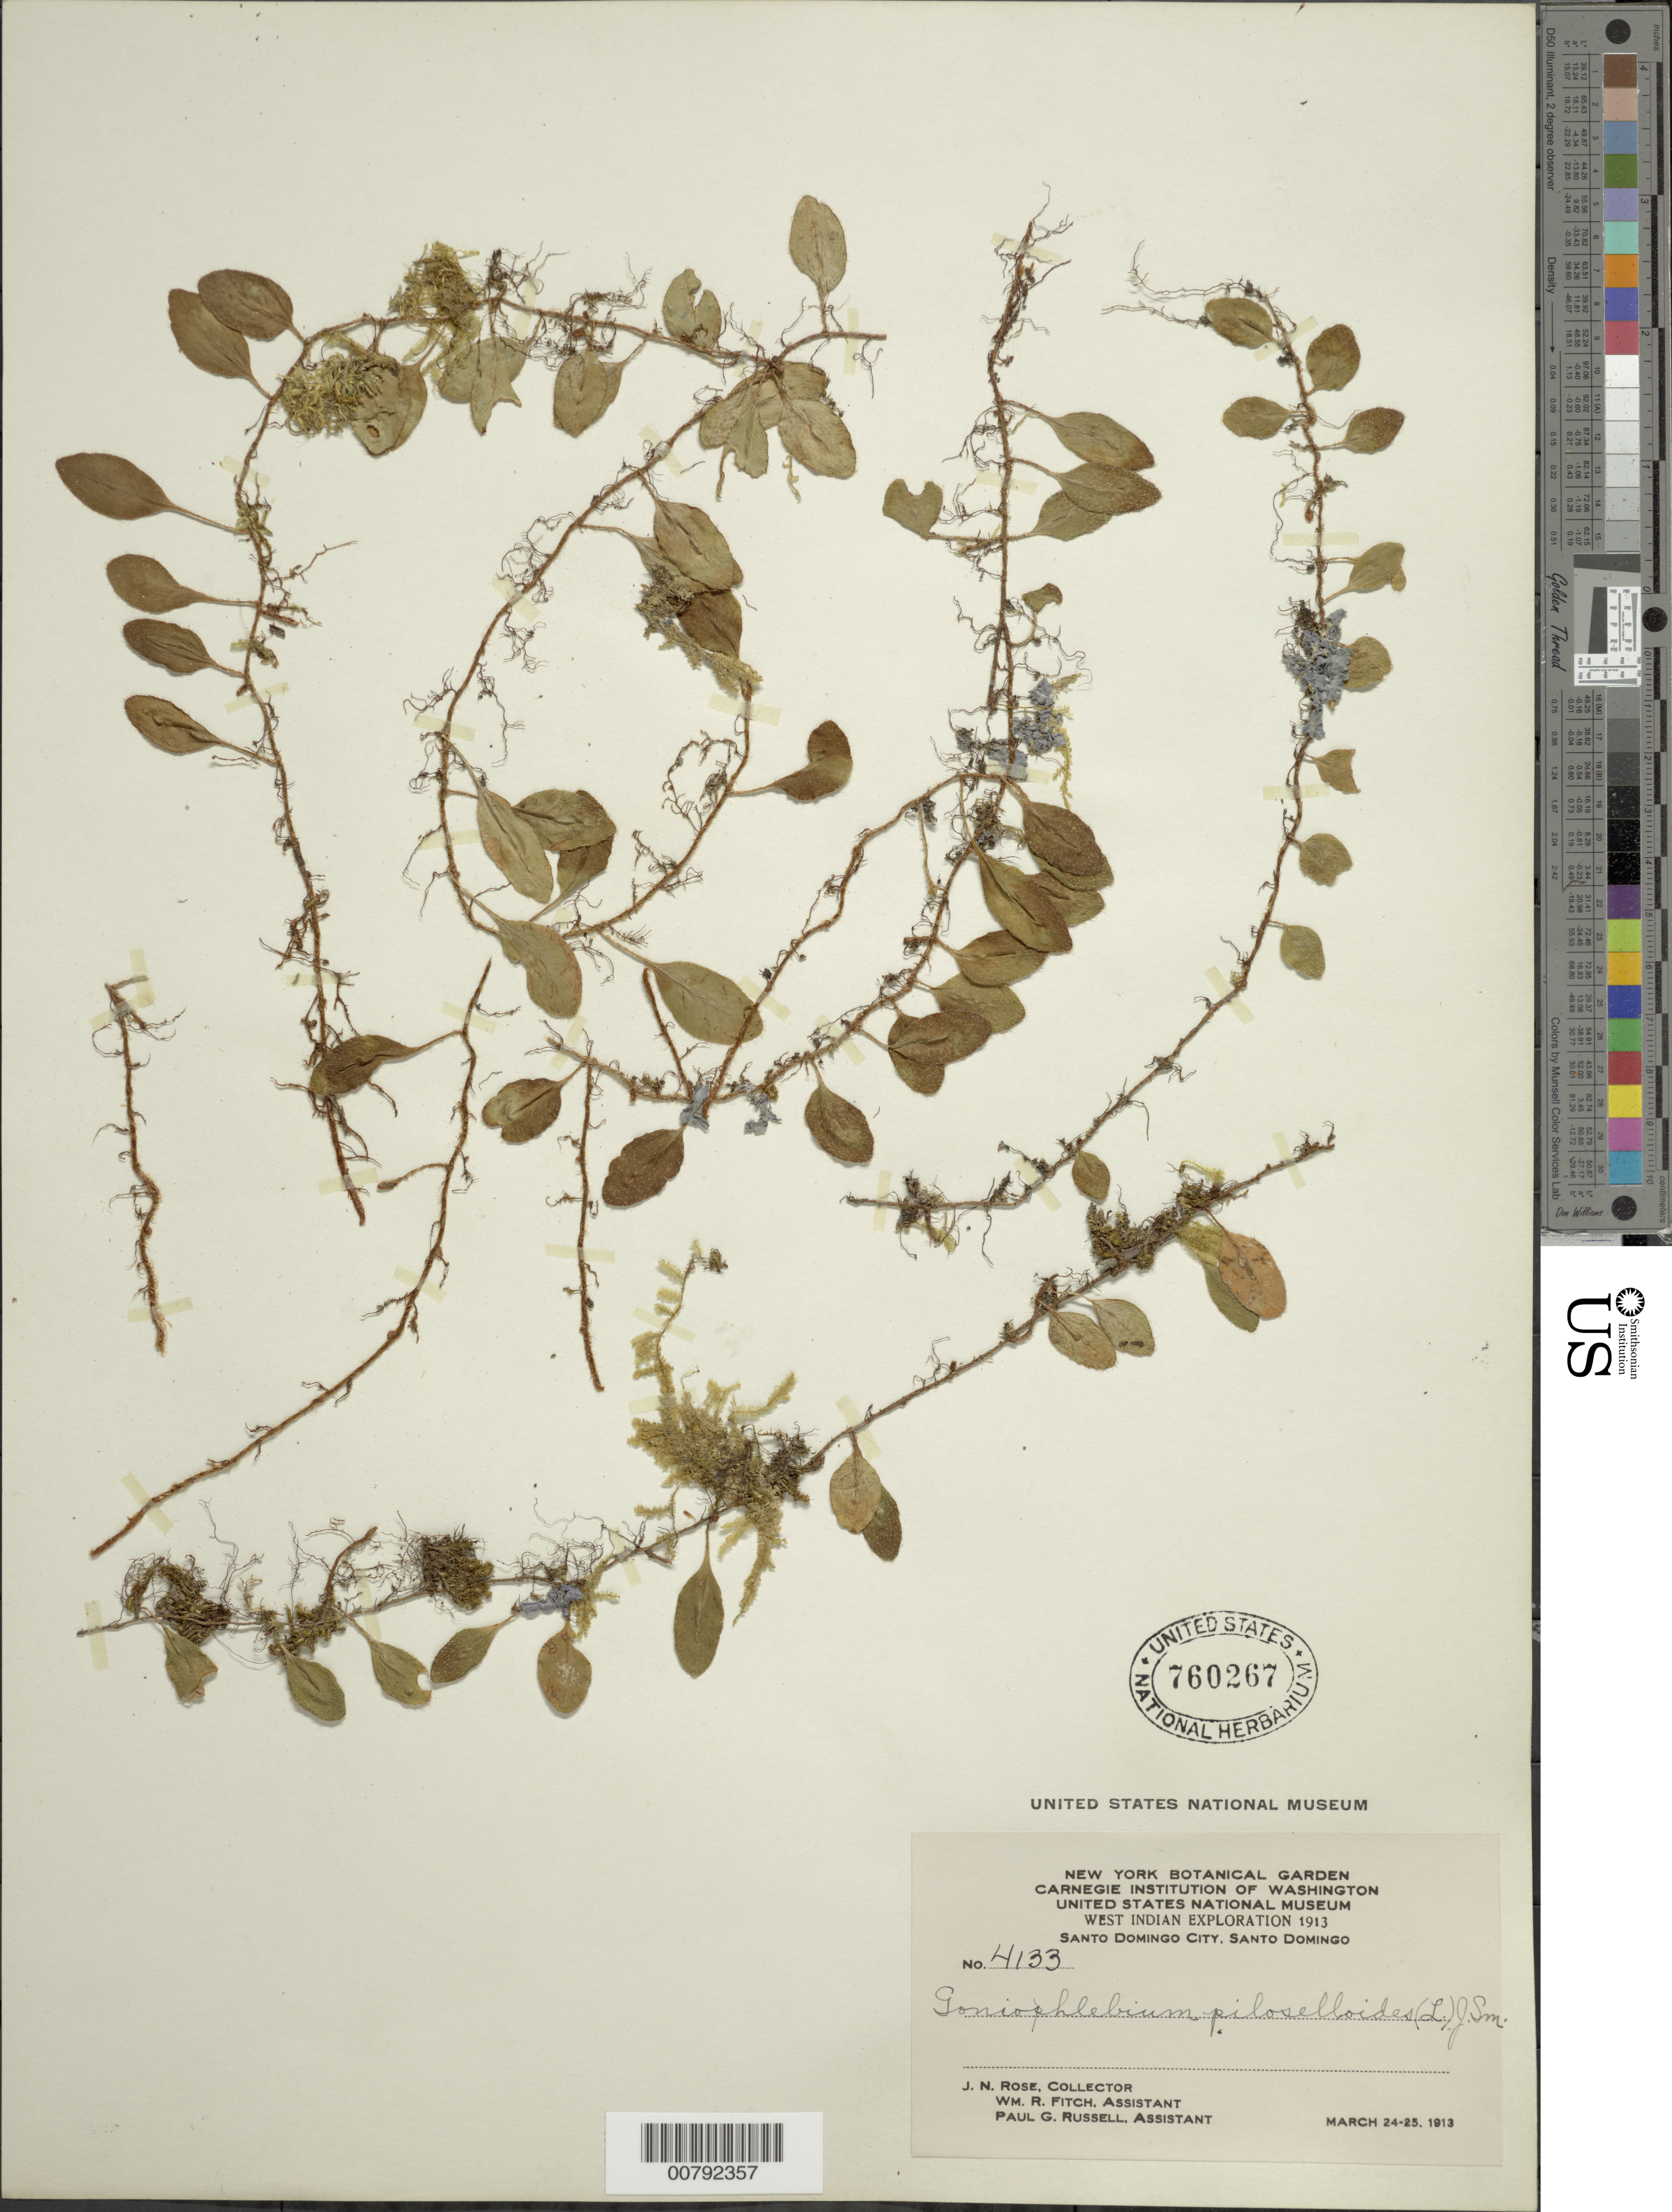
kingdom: Plantae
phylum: Tracheophyta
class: Polypodiopsida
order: Polypodiales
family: Polypodiaceae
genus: Microgramma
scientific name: Microgramma piloselloides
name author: (L.) Copel.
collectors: J. N. Rose, W. R. Fitch & P. G. Russell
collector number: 4133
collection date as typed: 24 Mar 1913 25 Mar 1913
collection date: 1913-03-24/1913-03-25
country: Dominican Republic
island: Hispaniola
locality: Santo Domingo City.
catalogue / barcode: US 760267